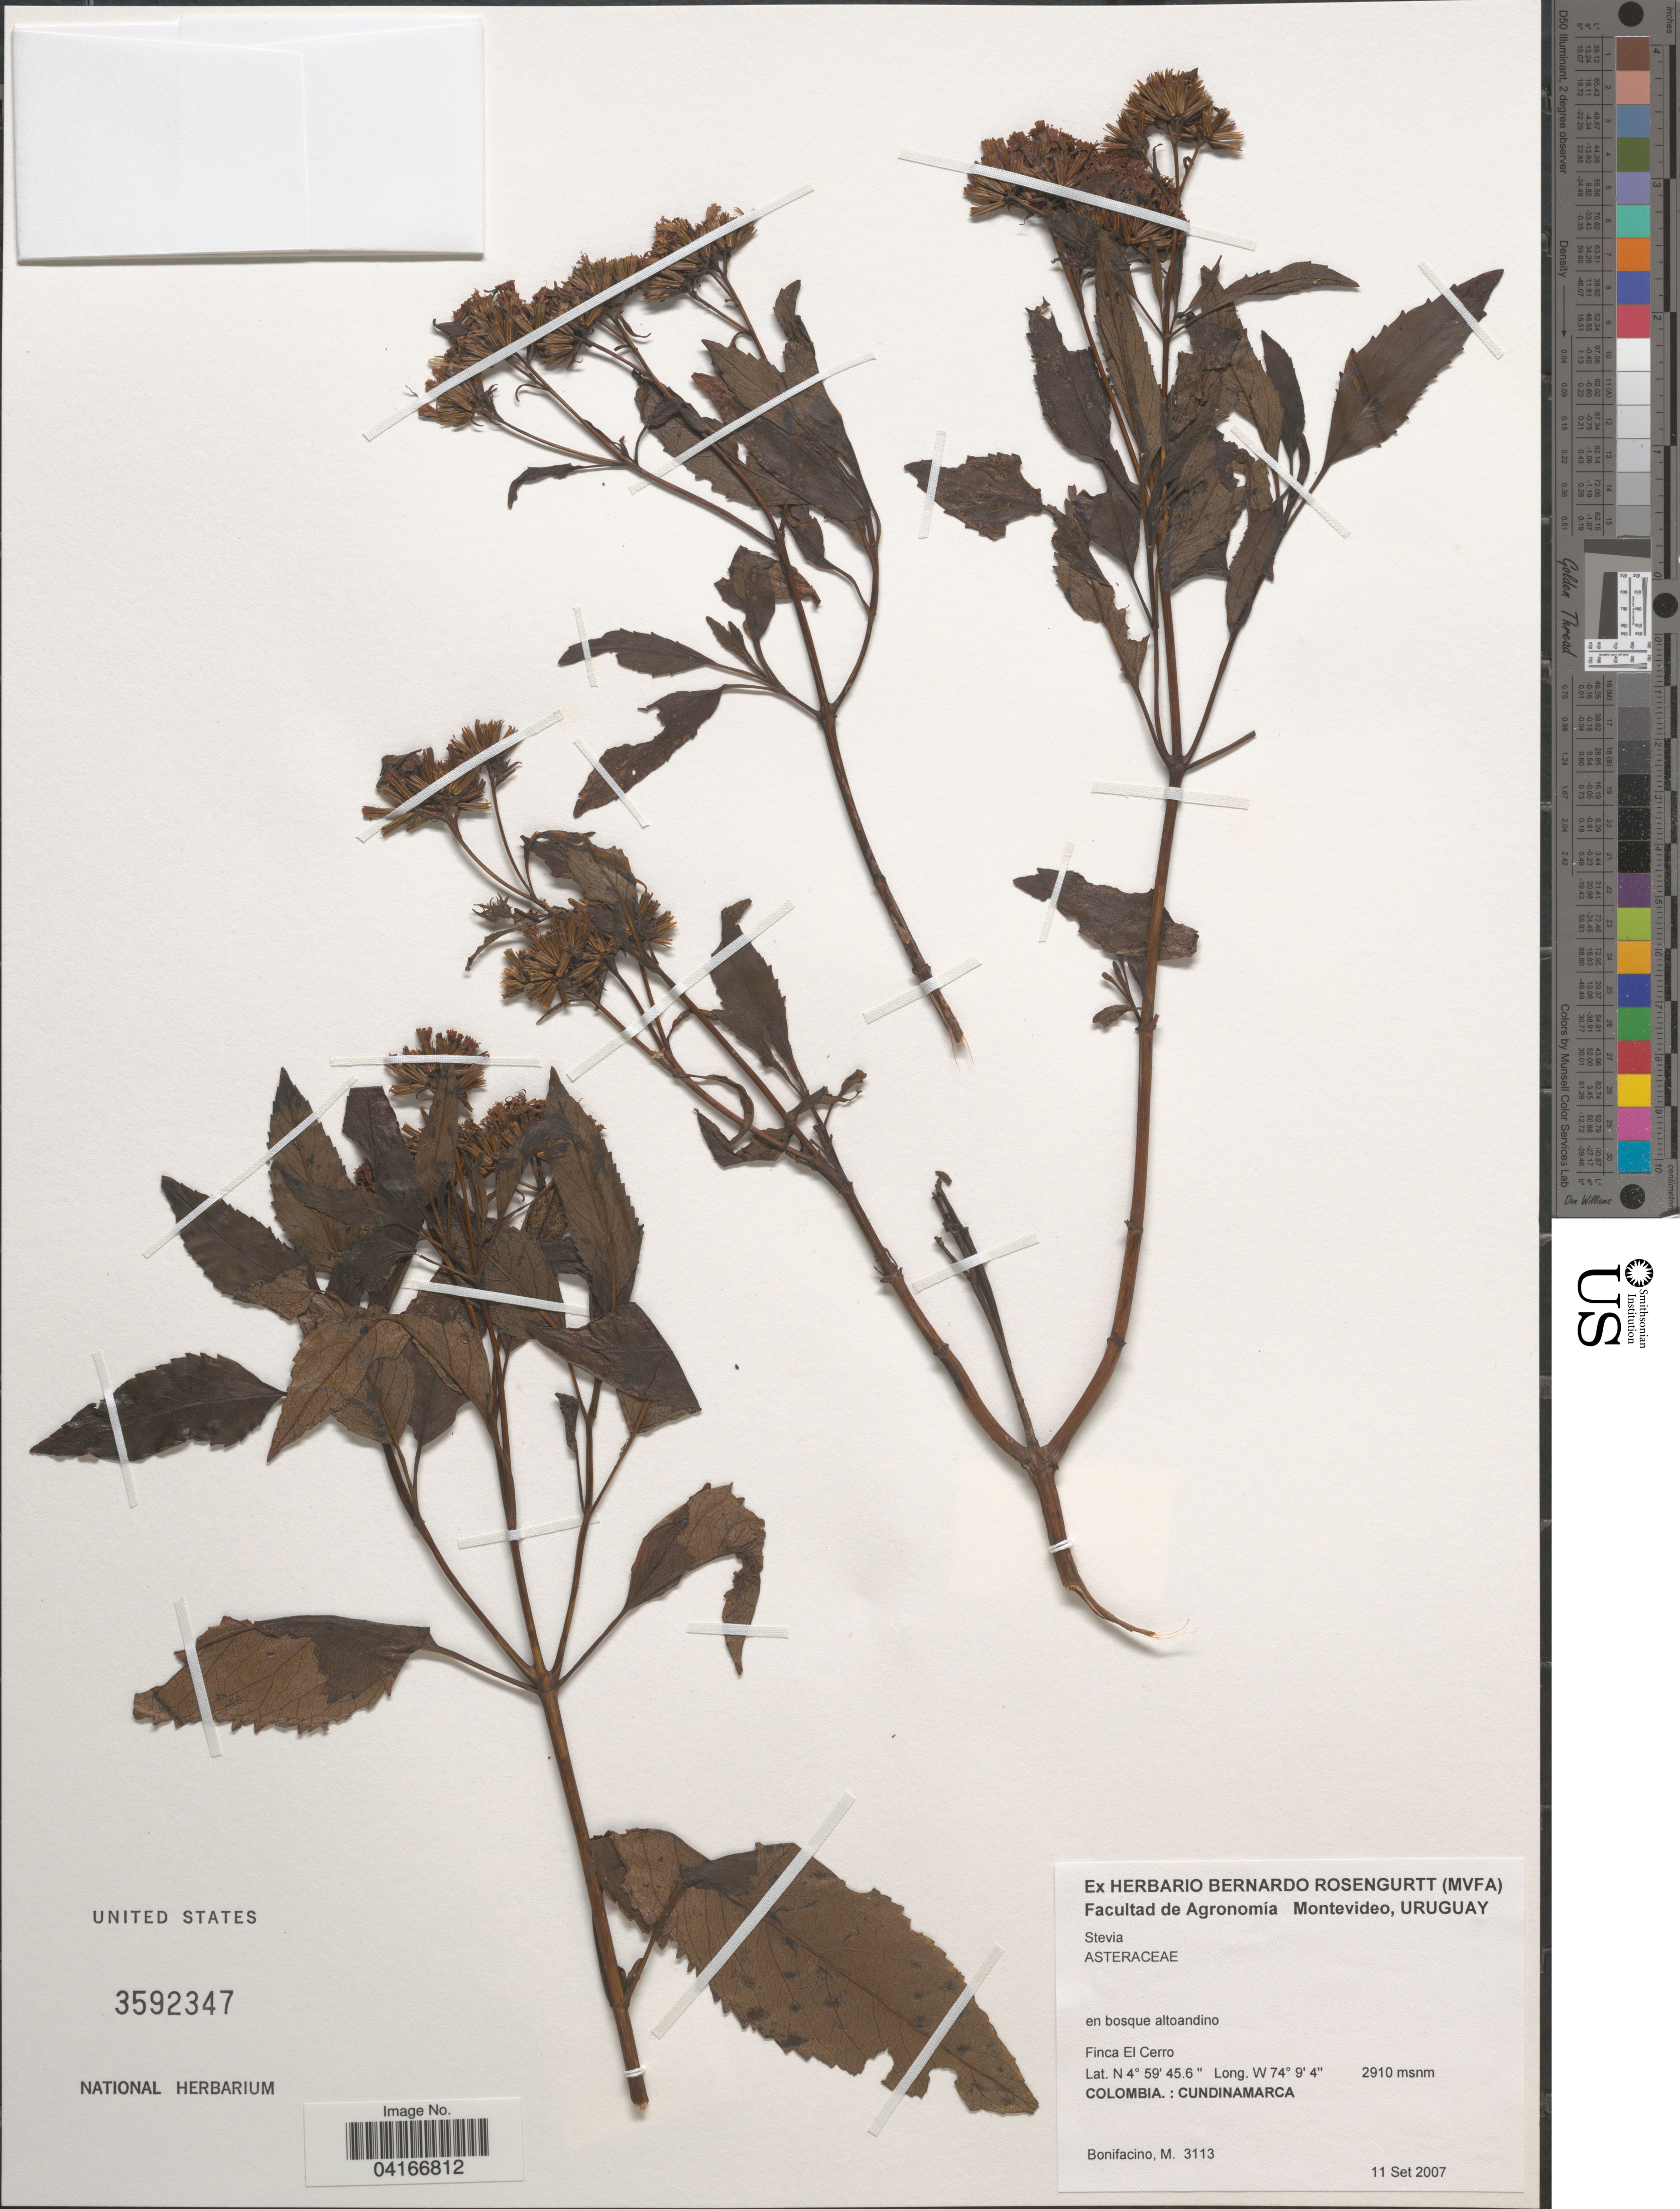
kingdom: Plantae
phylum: Tracheophyta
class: Magnoliopsida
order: Asterales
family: Asteraceae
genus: Stevia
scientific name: Stevia sp.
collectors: M. Bonifacino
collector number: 3113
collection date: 2007-09-11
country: Colombia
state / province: Cundinamarca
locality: Finca El Cerro.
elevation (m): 2910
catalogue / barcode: US 3592347